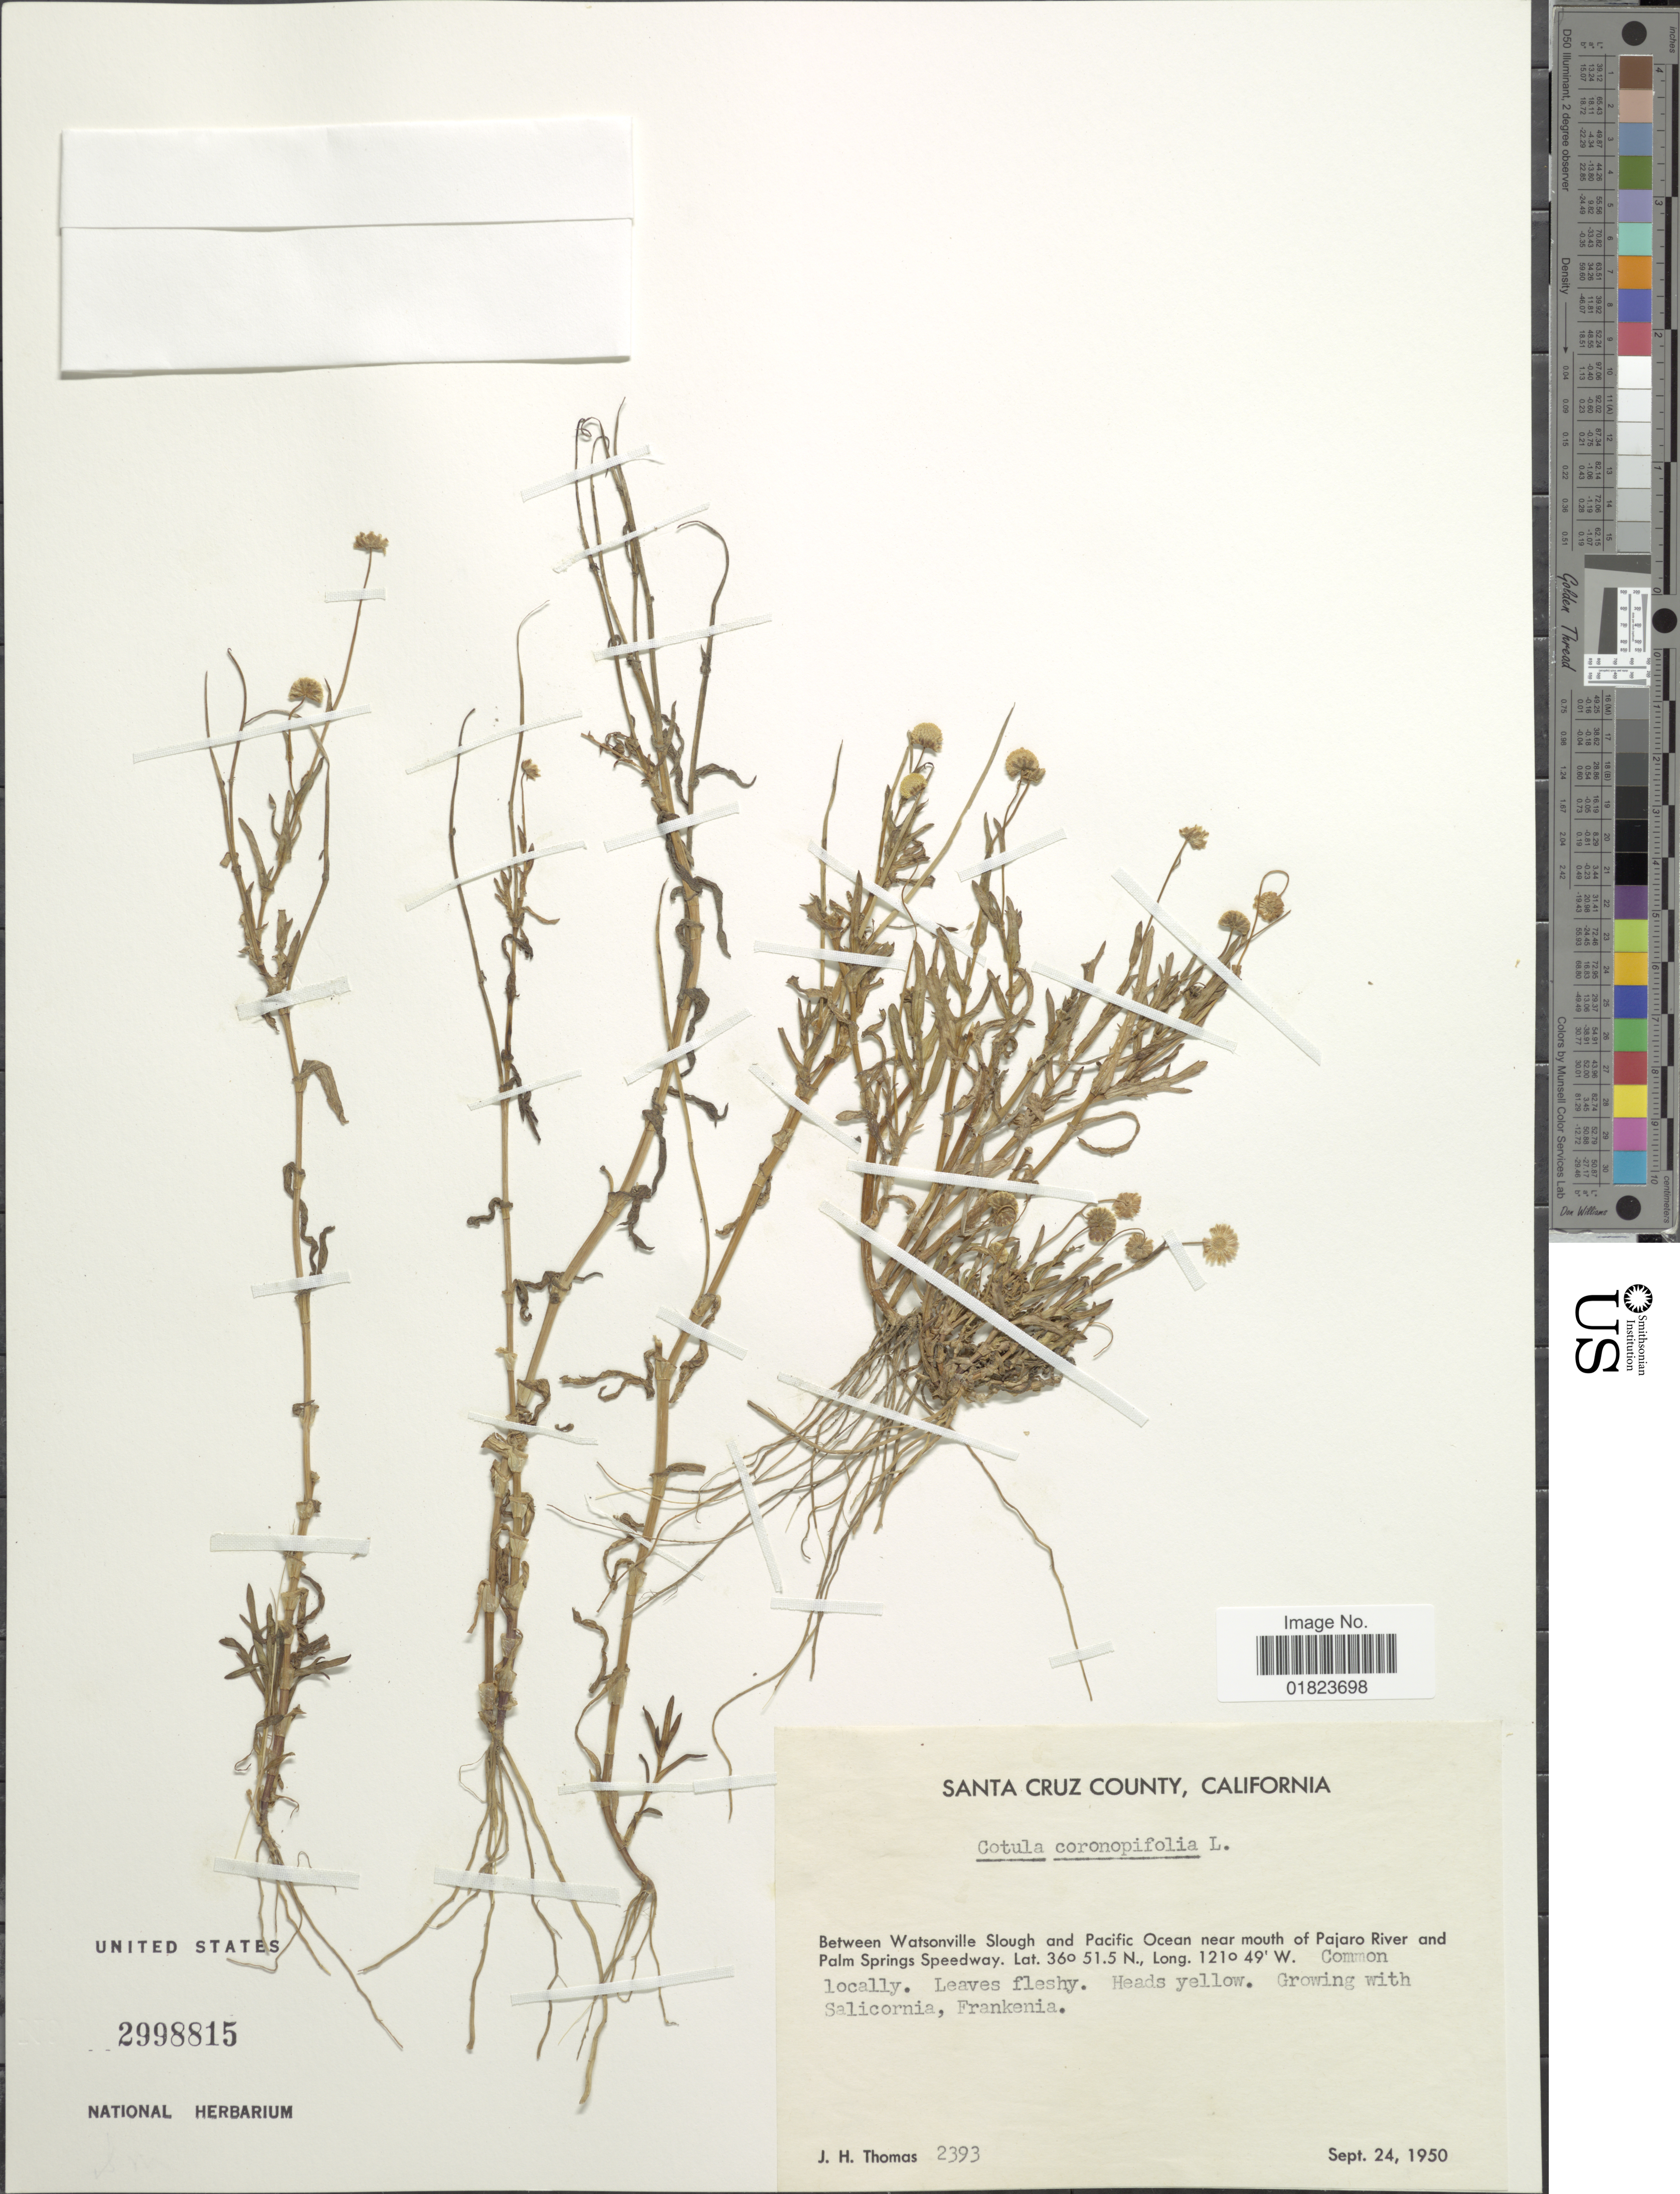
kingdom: Plantae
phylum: Tracheophyta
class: Magnoliopsida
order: Asterales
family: Asteraceae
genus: Cotula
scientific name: Cotula coronopifolia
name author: L.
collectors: J. H. Thomas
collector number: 2393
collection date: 1950-09-24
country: United States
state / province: California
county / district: Santa Cruz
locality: Santa Cruz County, California. Between Wastonville Slough and Pacific Ocean near mouth of Pajaro River and Palm Springs Speedway.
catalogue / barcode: US 2998815